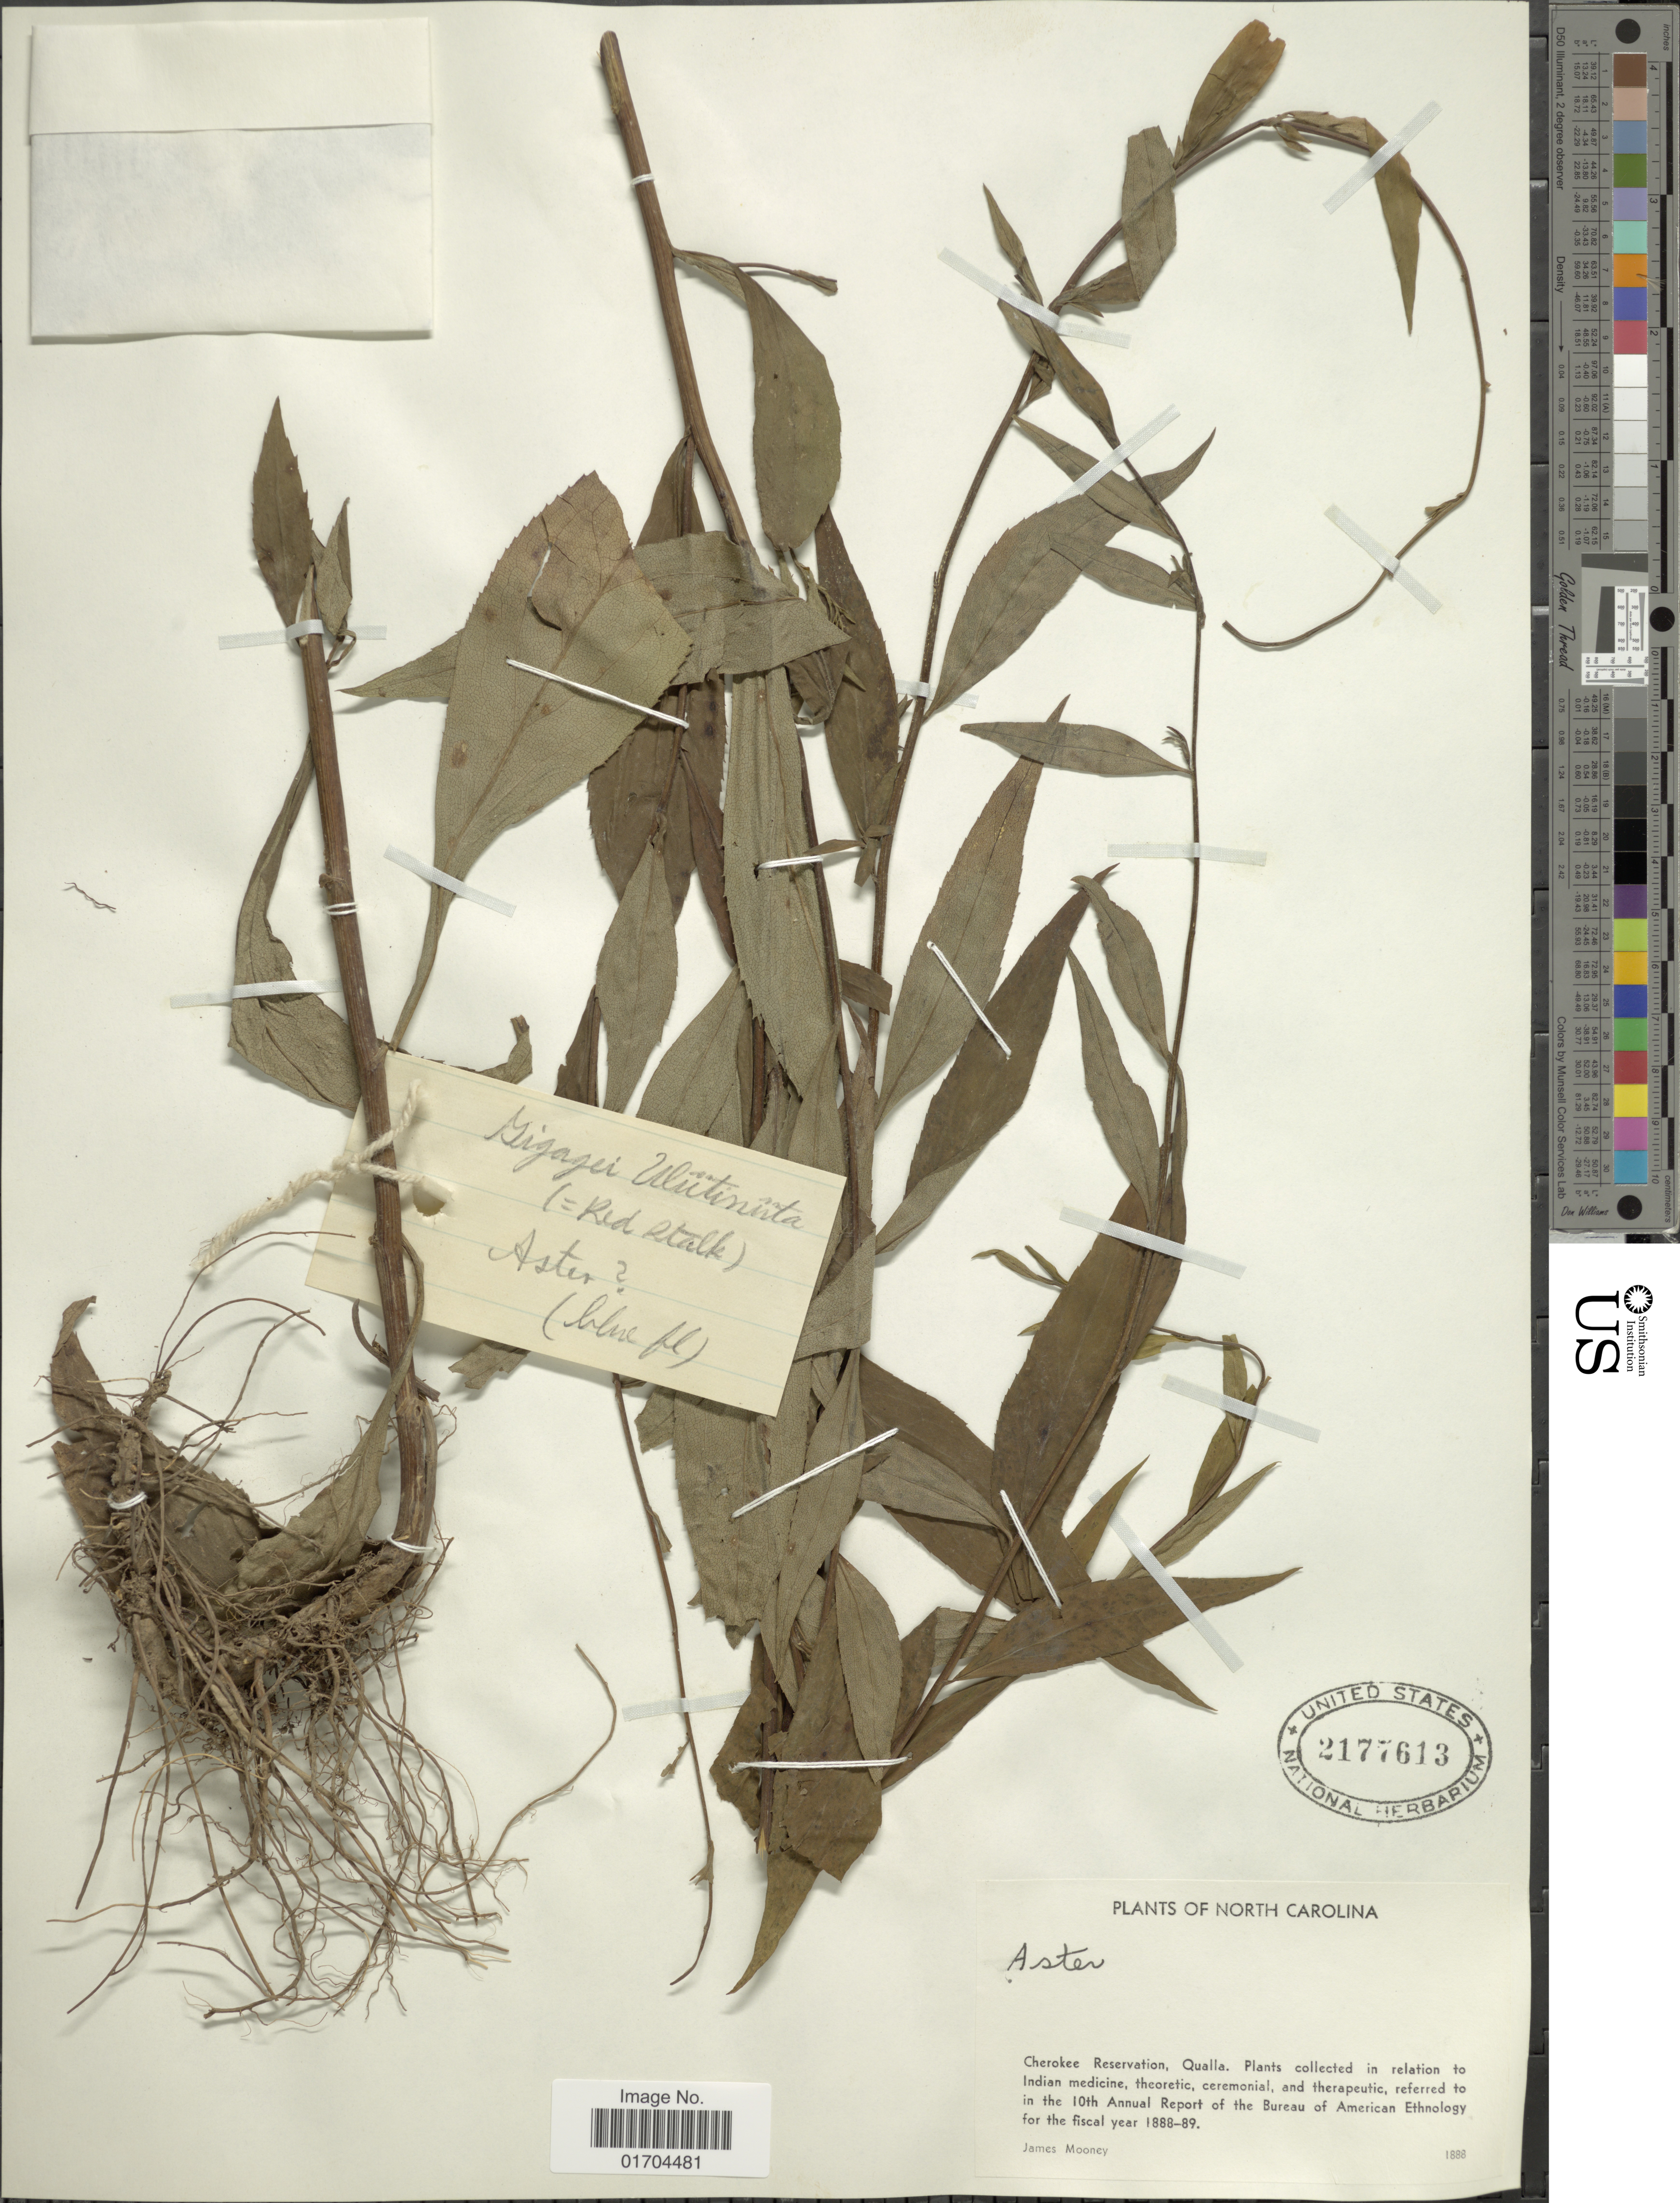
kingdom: Plantae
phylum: Tracheophyta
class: Magnoliopsida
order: Asterales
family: Asteraceae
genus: Symphyotrichum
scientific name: Symphyotrichum sp.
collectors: J. Mooney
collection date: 1888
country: United States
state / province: North Carolina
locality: Cherokee Reservation, Qualla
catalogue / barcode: US 2177613